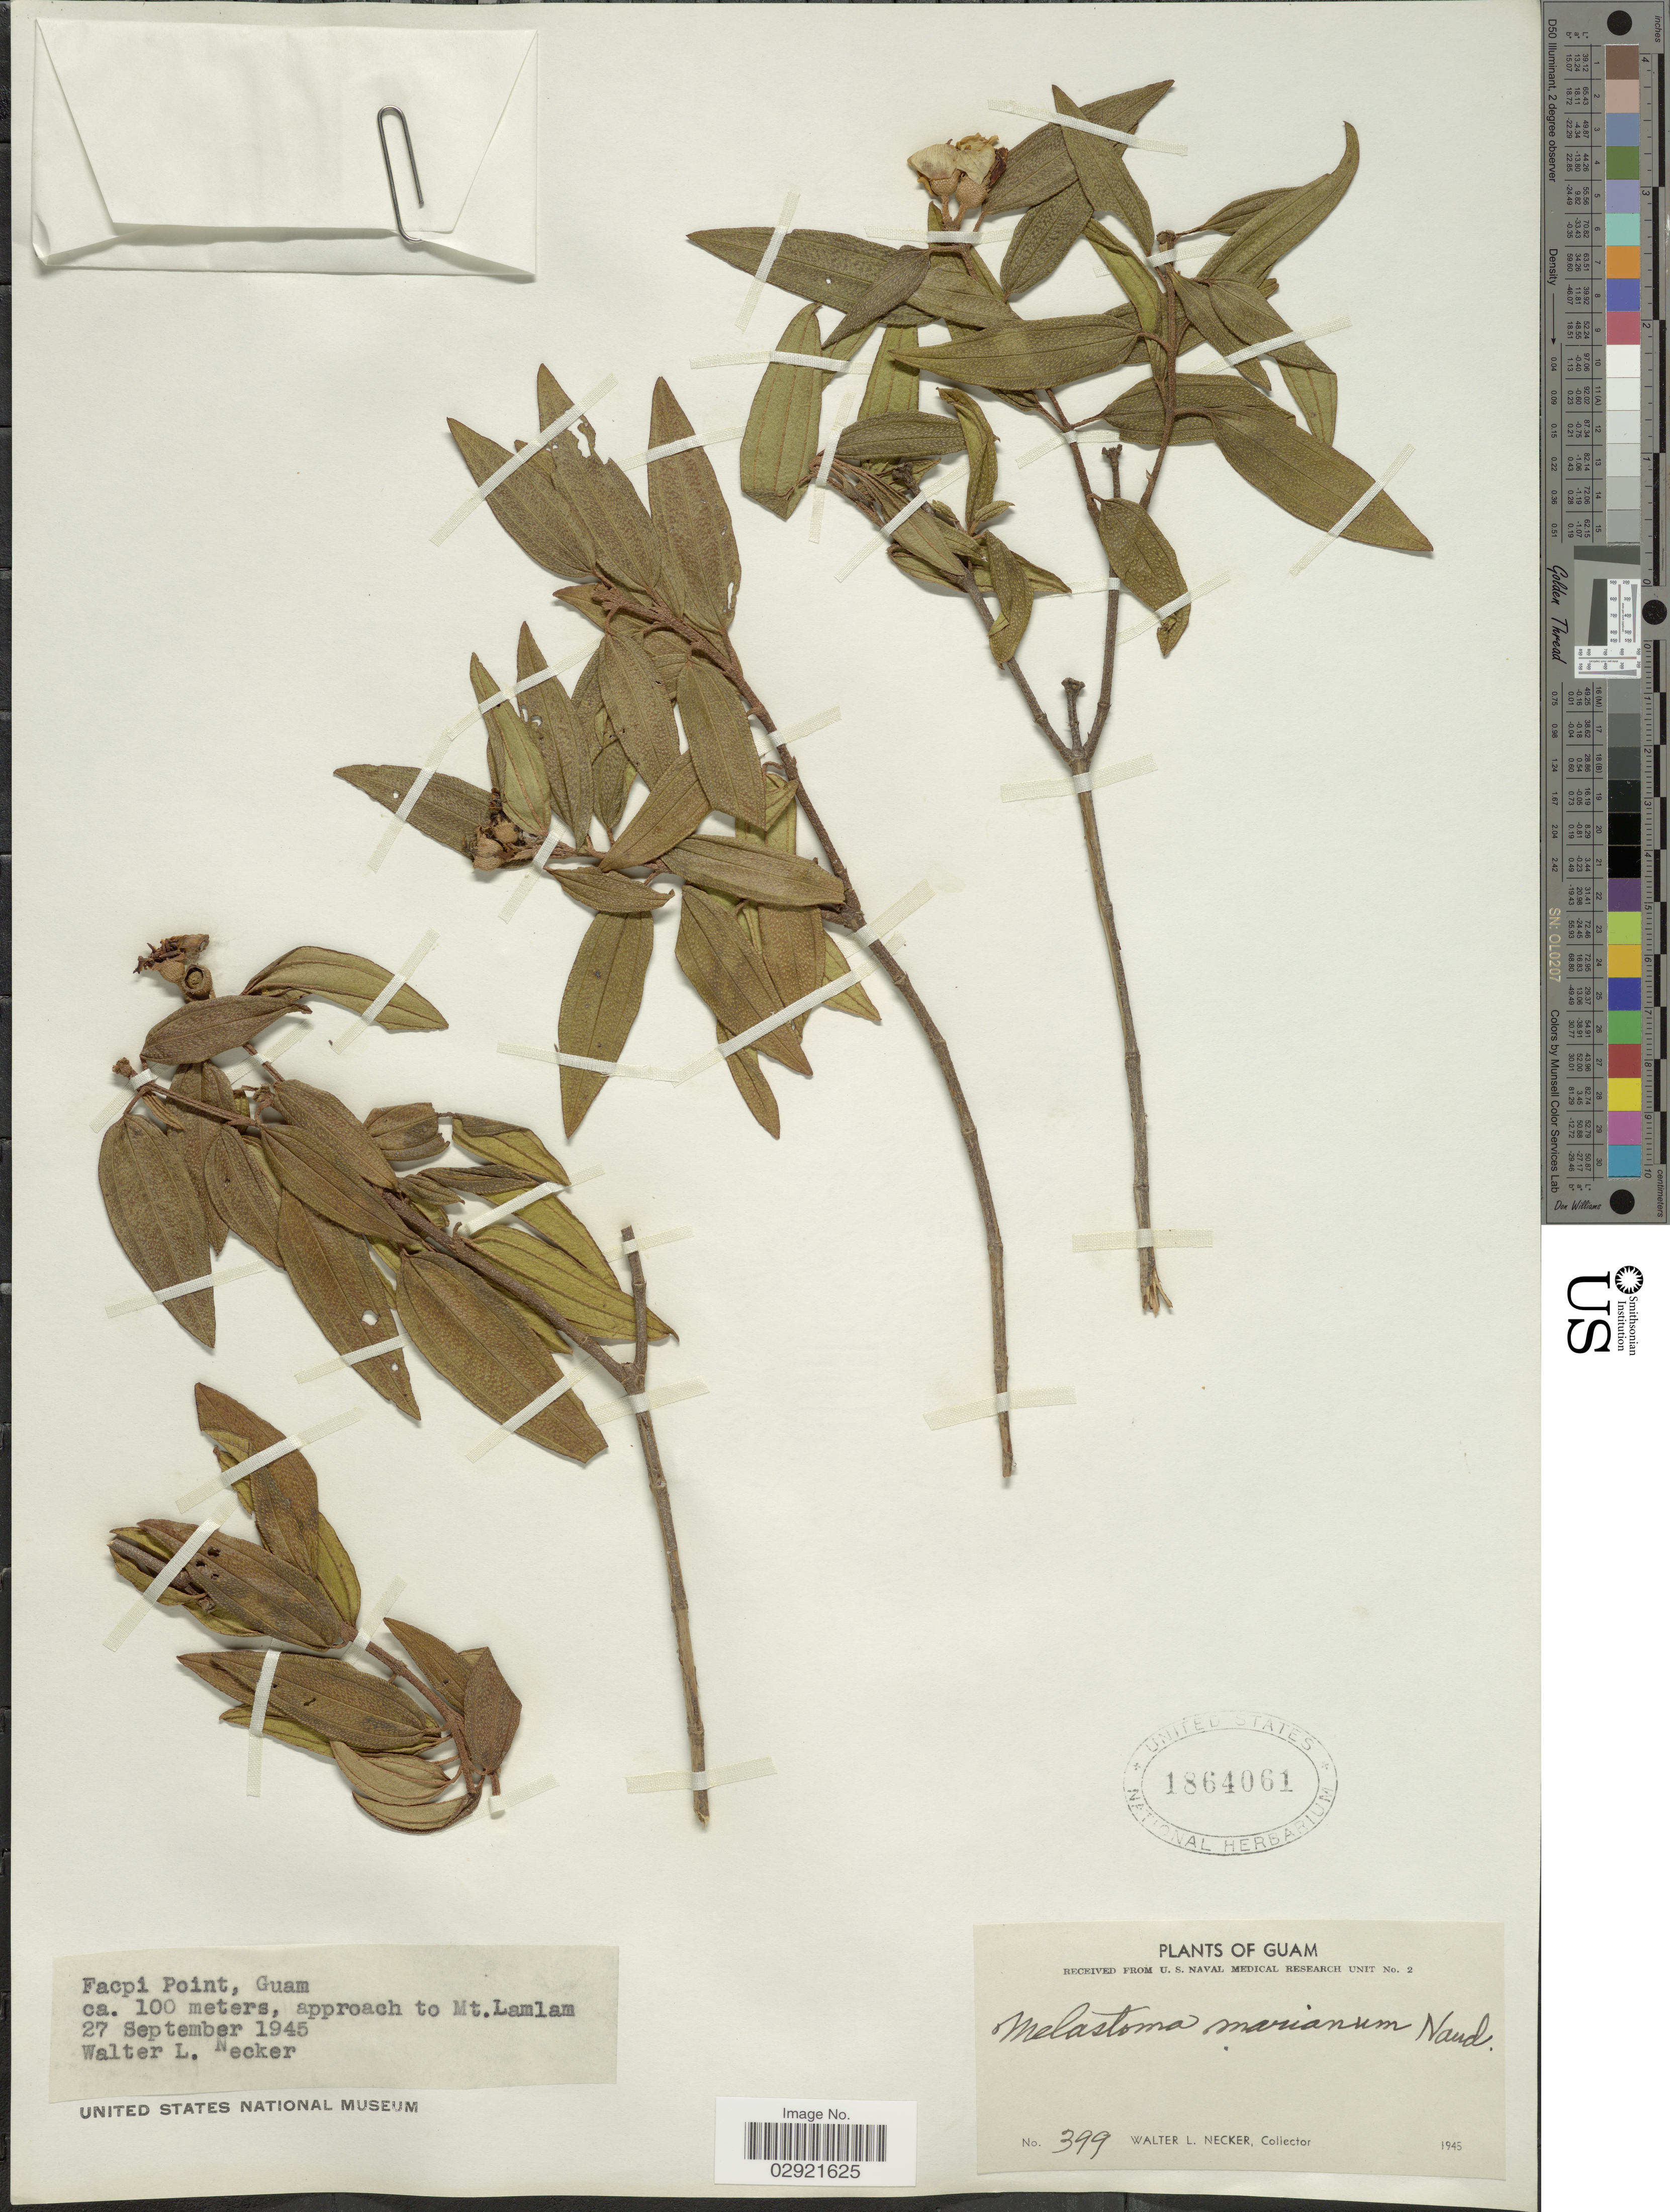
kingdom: Plantae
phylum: Tracheophyta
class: Magnoliopsida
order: Myrtales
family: Melastomataceae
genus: Melastoma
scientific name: Melastoma malabathricum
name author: L.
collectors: W. L. Necker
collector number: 399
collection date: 1945-09-27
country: Guam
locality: Facpi Point. Approach to Mt. Lamlam.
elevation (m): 100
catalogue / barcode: US 1864061